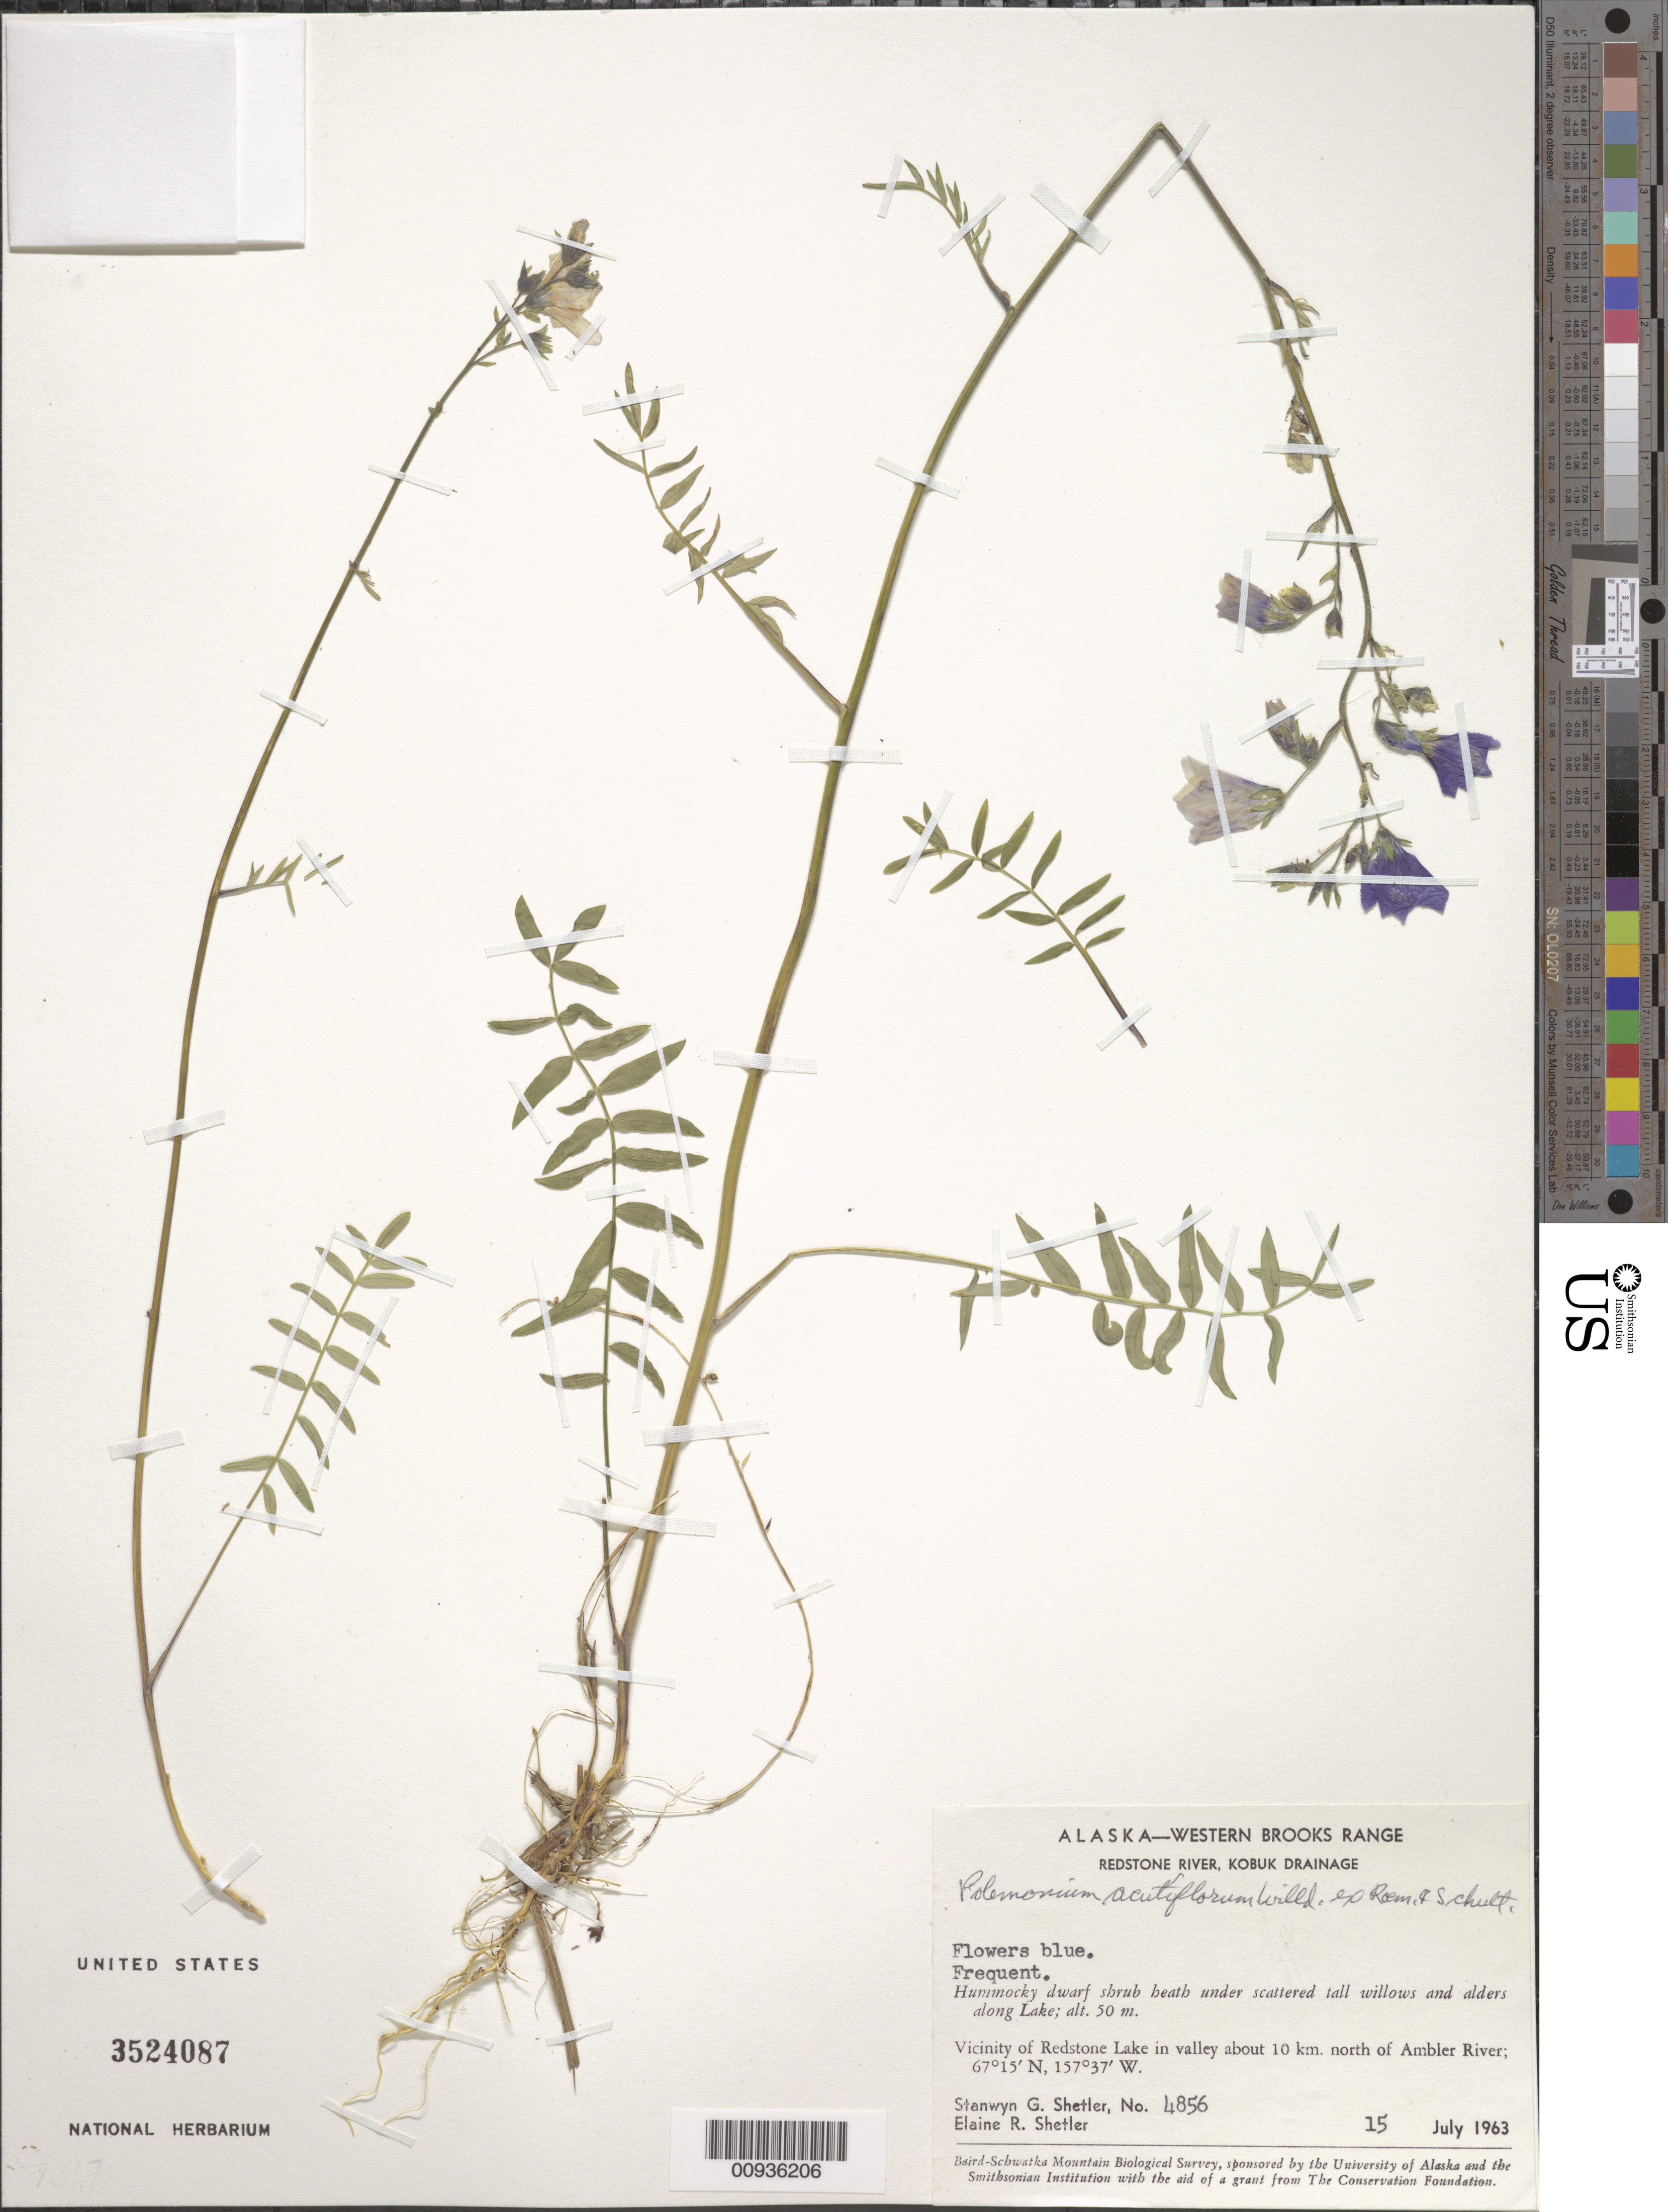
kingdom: Plantae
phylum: Tracheophyta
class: Magnoliopsida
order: Ericales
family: Polemoniaceae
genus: Polemonium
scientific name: Polemonium acutiflorum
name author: Willd. ex Roem. & Schult.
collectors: S. Shetler & E. R. Shetler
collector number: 4856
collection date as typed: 15 Jul 1963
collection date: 1963-07-15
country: United States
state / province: Alaska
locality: Vicinity of Redstone Lake in valley about 10 km. north of Ambler River. Western Brooks Range, Redstone River, Kobuk Drainage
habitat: Hummocky dwarf shrub heath under scattered tall willows and alders along Lake.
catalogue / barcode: US 3524087